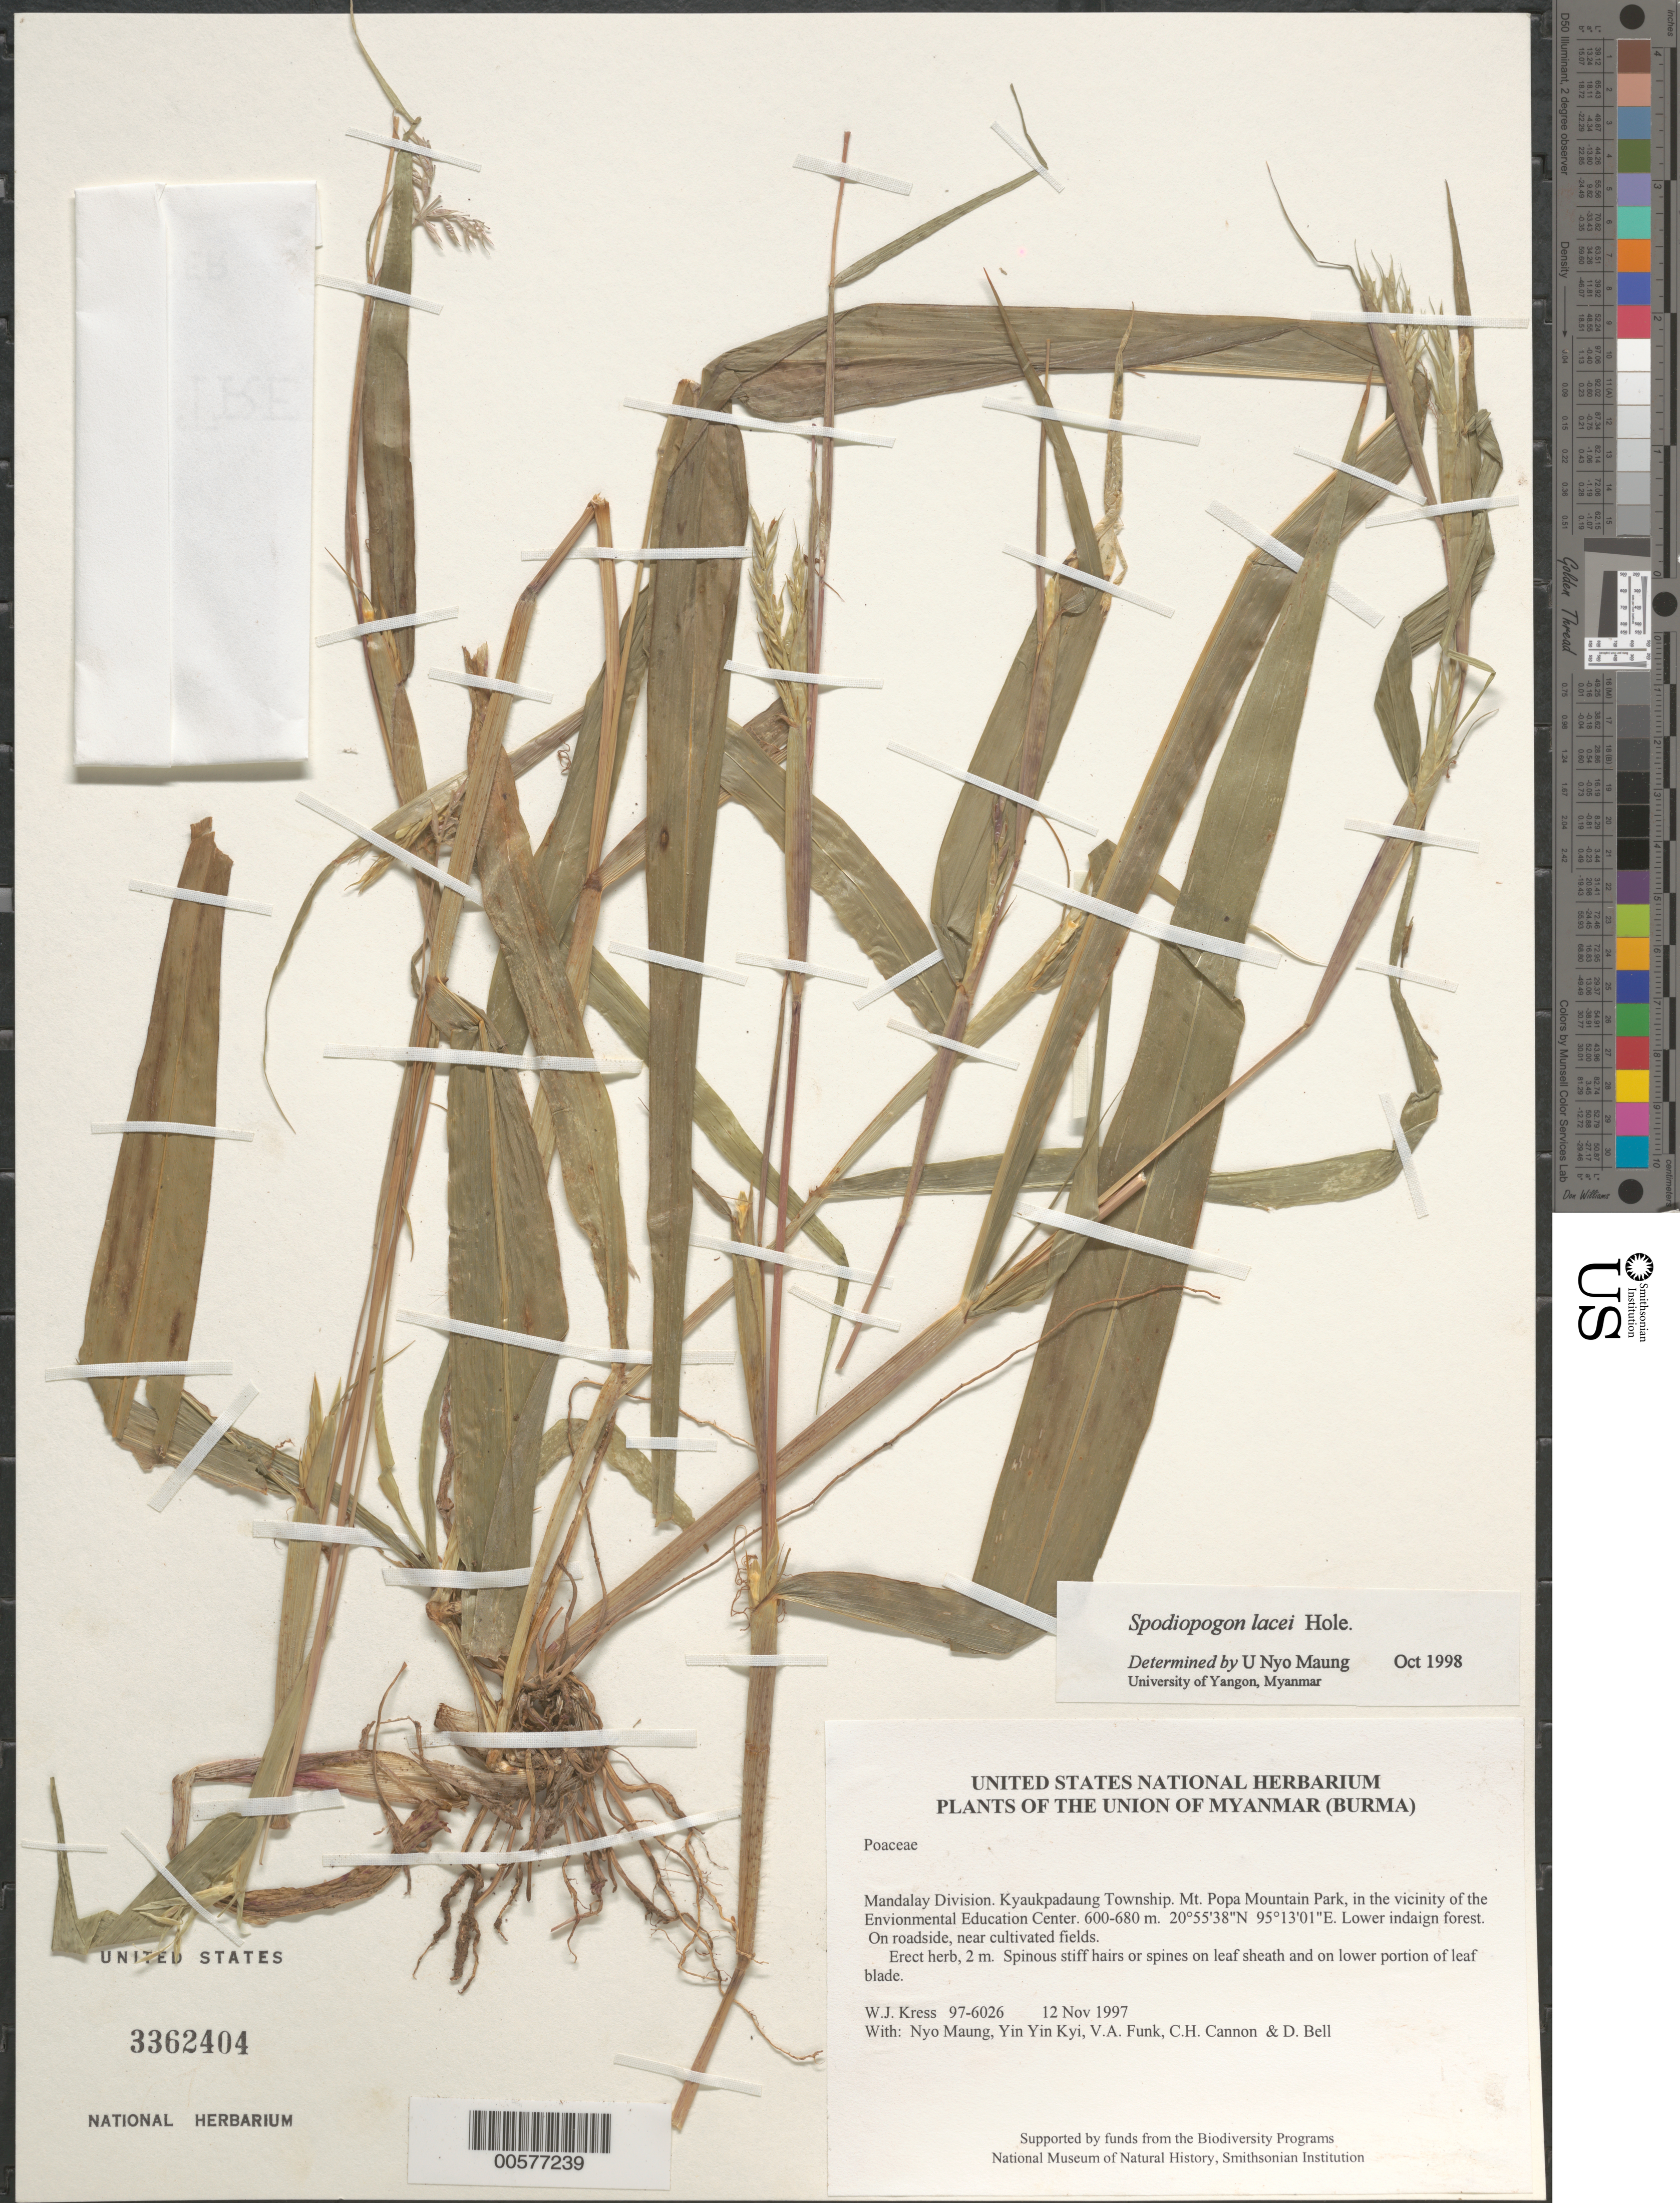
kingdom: Plantae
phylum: Tracheophyta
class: Liliopsida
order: Poales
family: Poaceae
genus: Spodiopogon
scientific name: Spodiopogon lacei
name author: Hole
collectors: W. J. Kress, U Nyo Maung, Yin Yin Kyi, V. Funk, C. H. Cannon & D. A. Bell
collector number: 97-6026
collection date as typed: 12 Nov 1997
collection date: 1997-11-12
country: Myanmar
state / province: Mandalay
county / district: Kyaukpadaung Township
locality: Mt. Popa Mountain Park, in the vicinity of the Envionmental Education Center.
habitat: Lower indaign forest. On roadside, near cultivated fields.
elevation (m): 600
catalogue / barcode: US 3362404